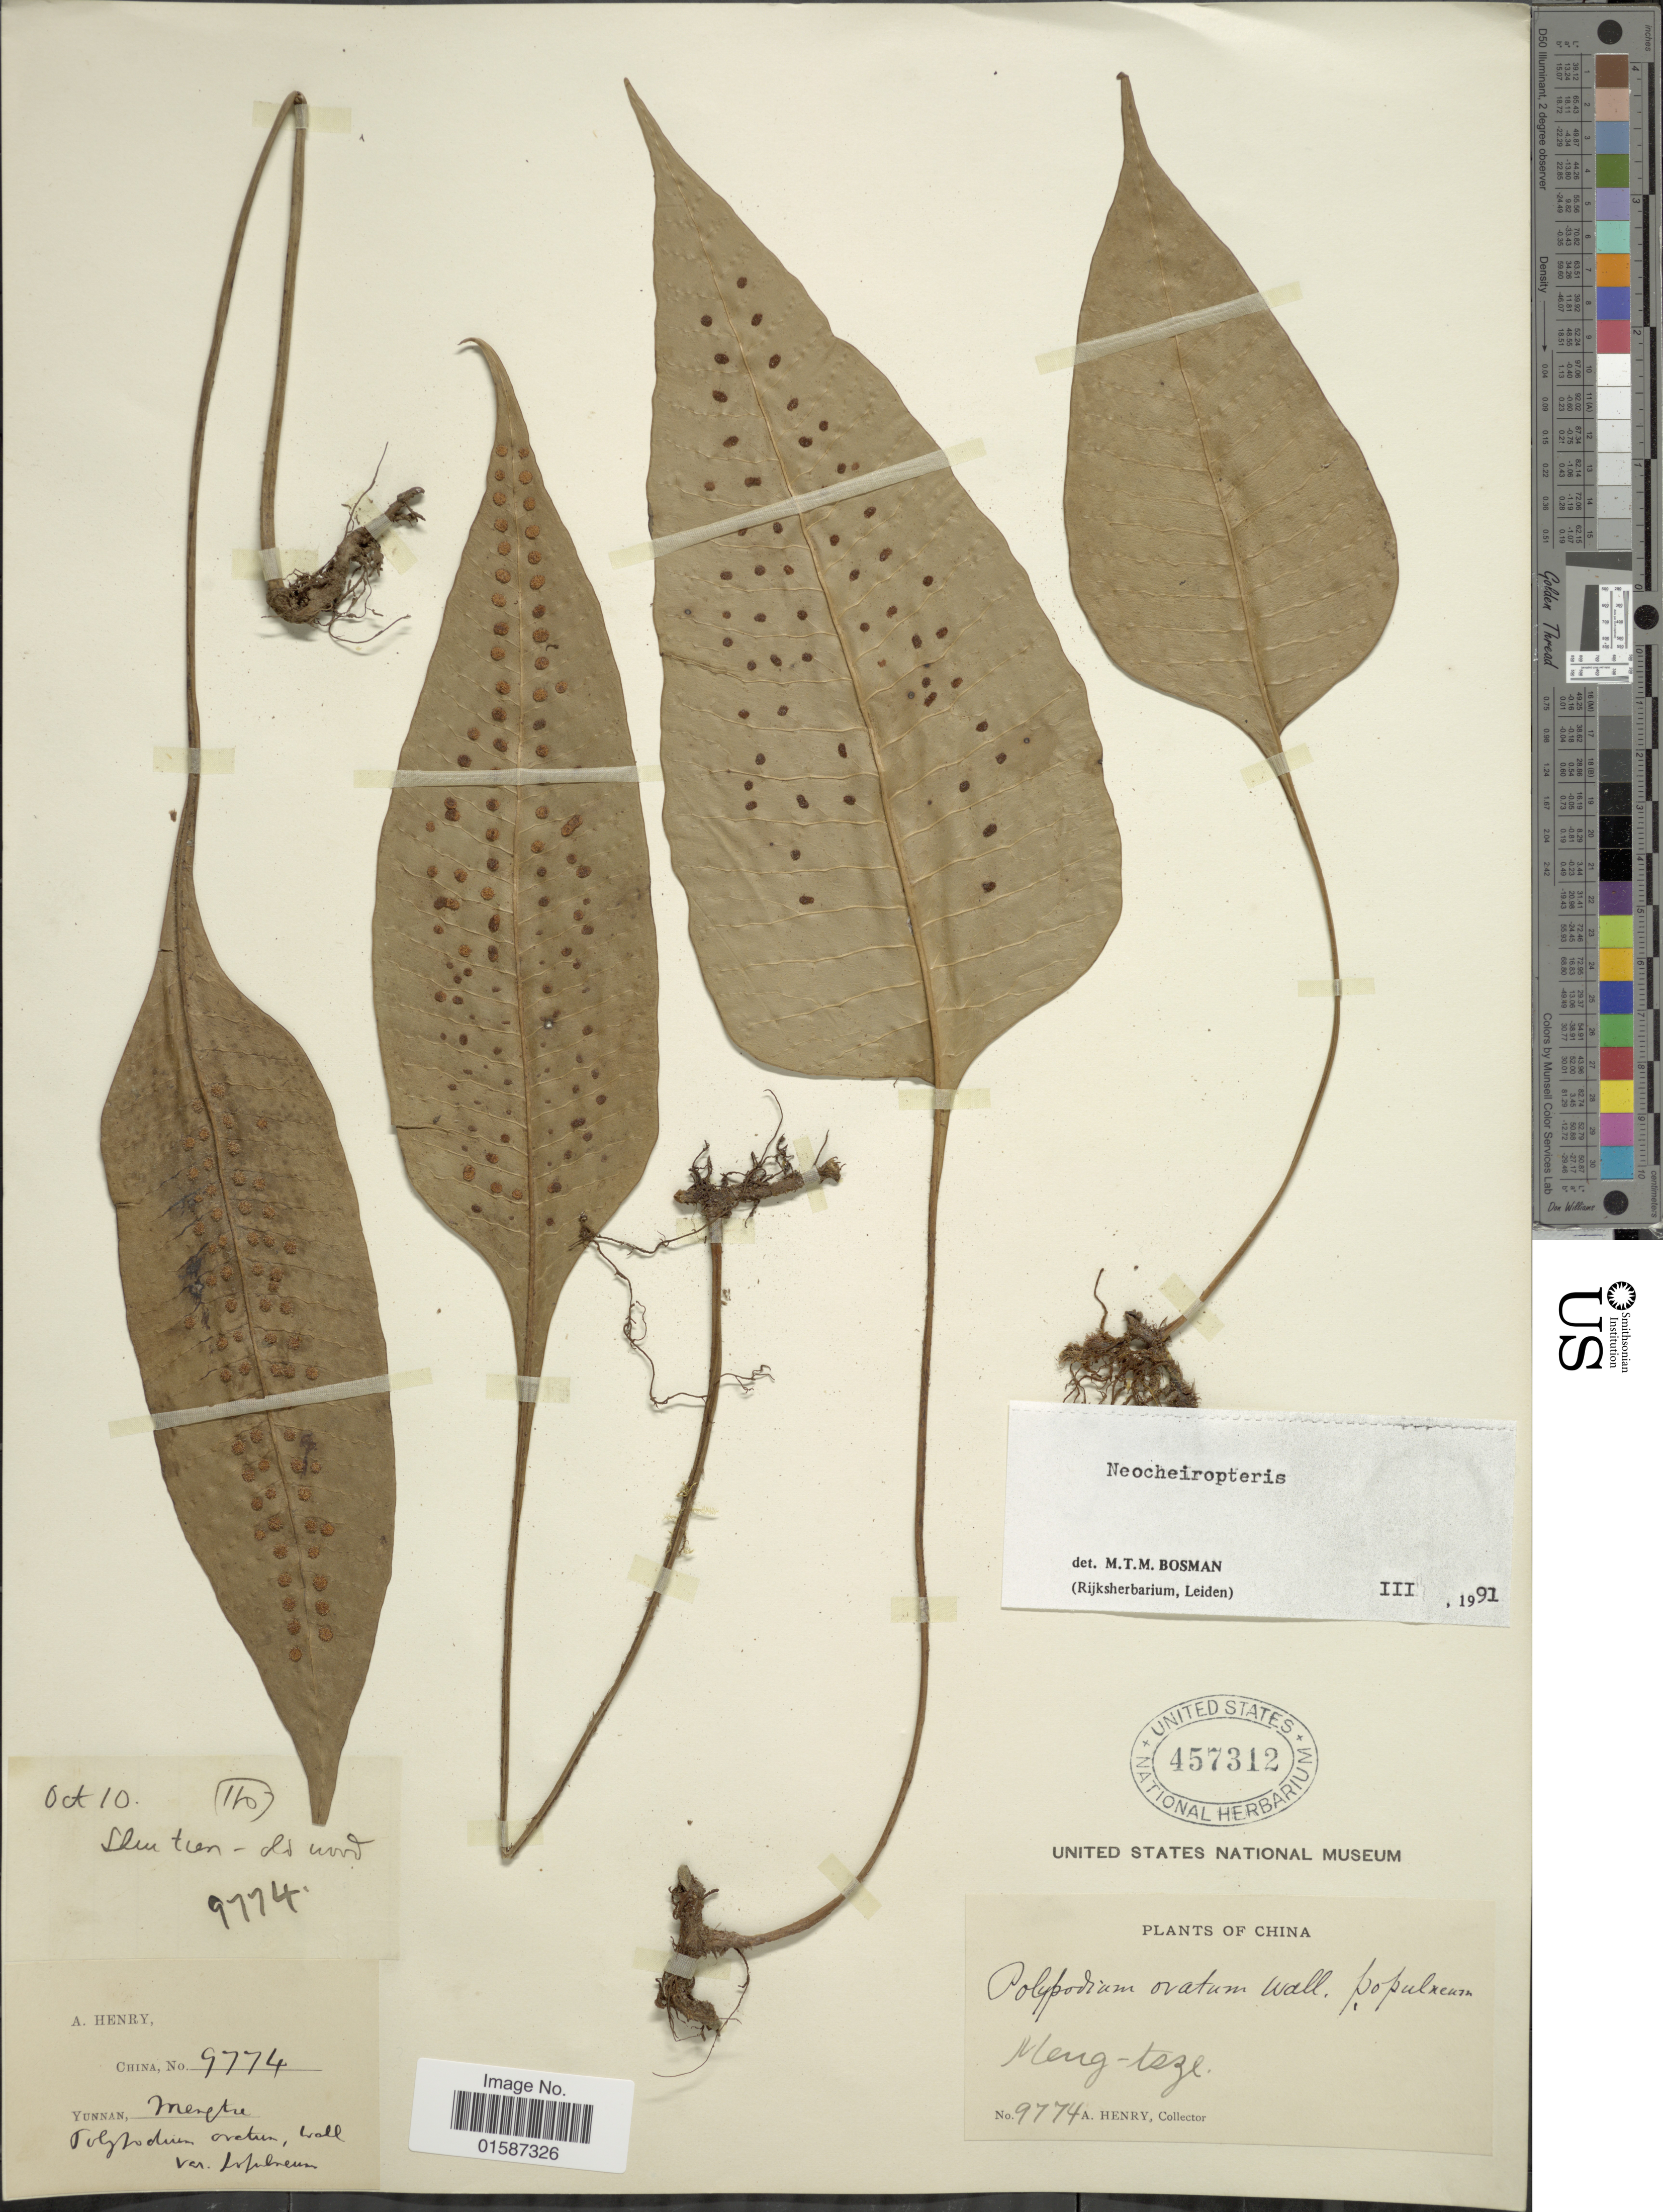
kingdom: Plantae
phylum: Tracheophyta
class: Polypodiopsida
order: Polypodiales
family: Polypodiaceae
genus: Neolepisorus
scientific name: Neolepisorus ovatus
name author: (Bedd.) Ching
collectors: A. Henry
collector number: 9774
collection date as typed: Transcribed d/m/y: /10/10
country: China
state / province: Yunnan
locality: Yunnan, Mengtze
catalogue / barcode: US 457312